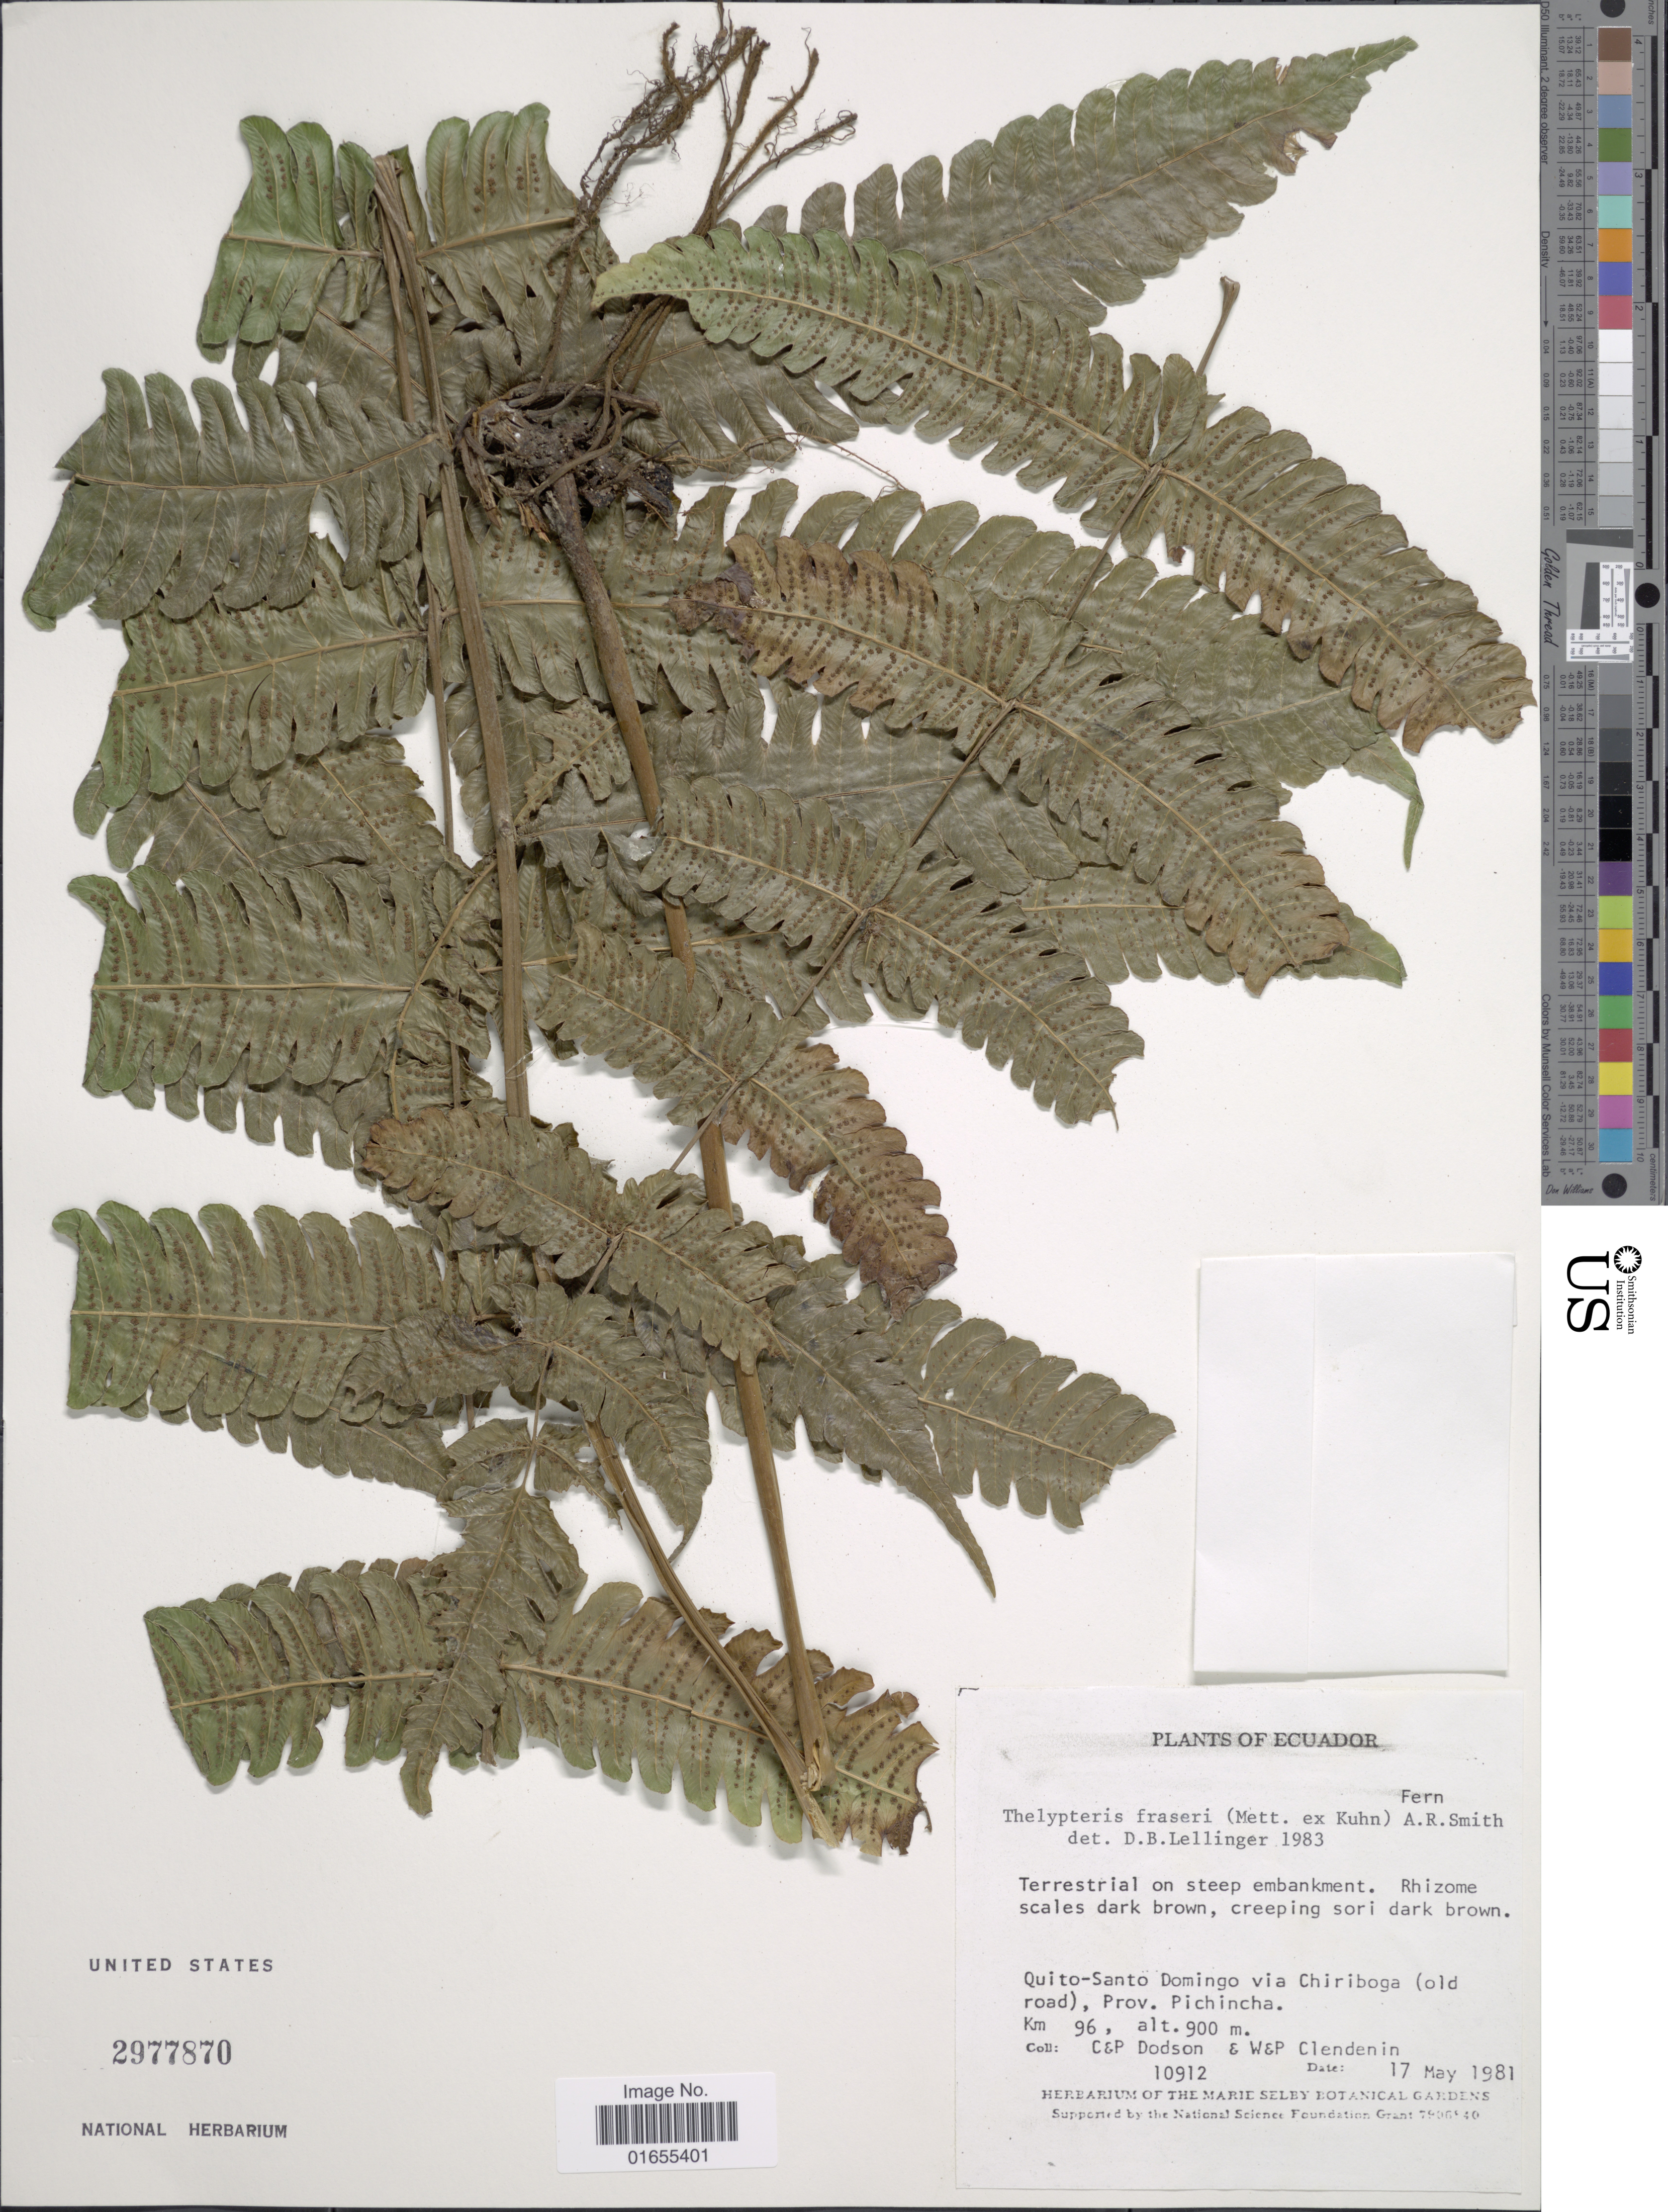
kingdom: Plantae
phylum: Tracheophyta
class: Polypodiopsida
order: Polypodiales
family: Thelypteridaceae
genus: Goniopteris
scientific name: Goniopteris fraseri (Mett.) comb. nov., ined 2015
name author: (Mett.)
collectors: C. Dodson, P. M. Dodson, W. Clendenin & P. Clendenin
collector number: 10912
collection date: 1981-05-17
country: Ecuador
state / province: Pichincha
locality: Quito - Santo Domingo via Chiriboga (old road) Km 96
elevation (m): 900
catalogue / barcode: US 2977870